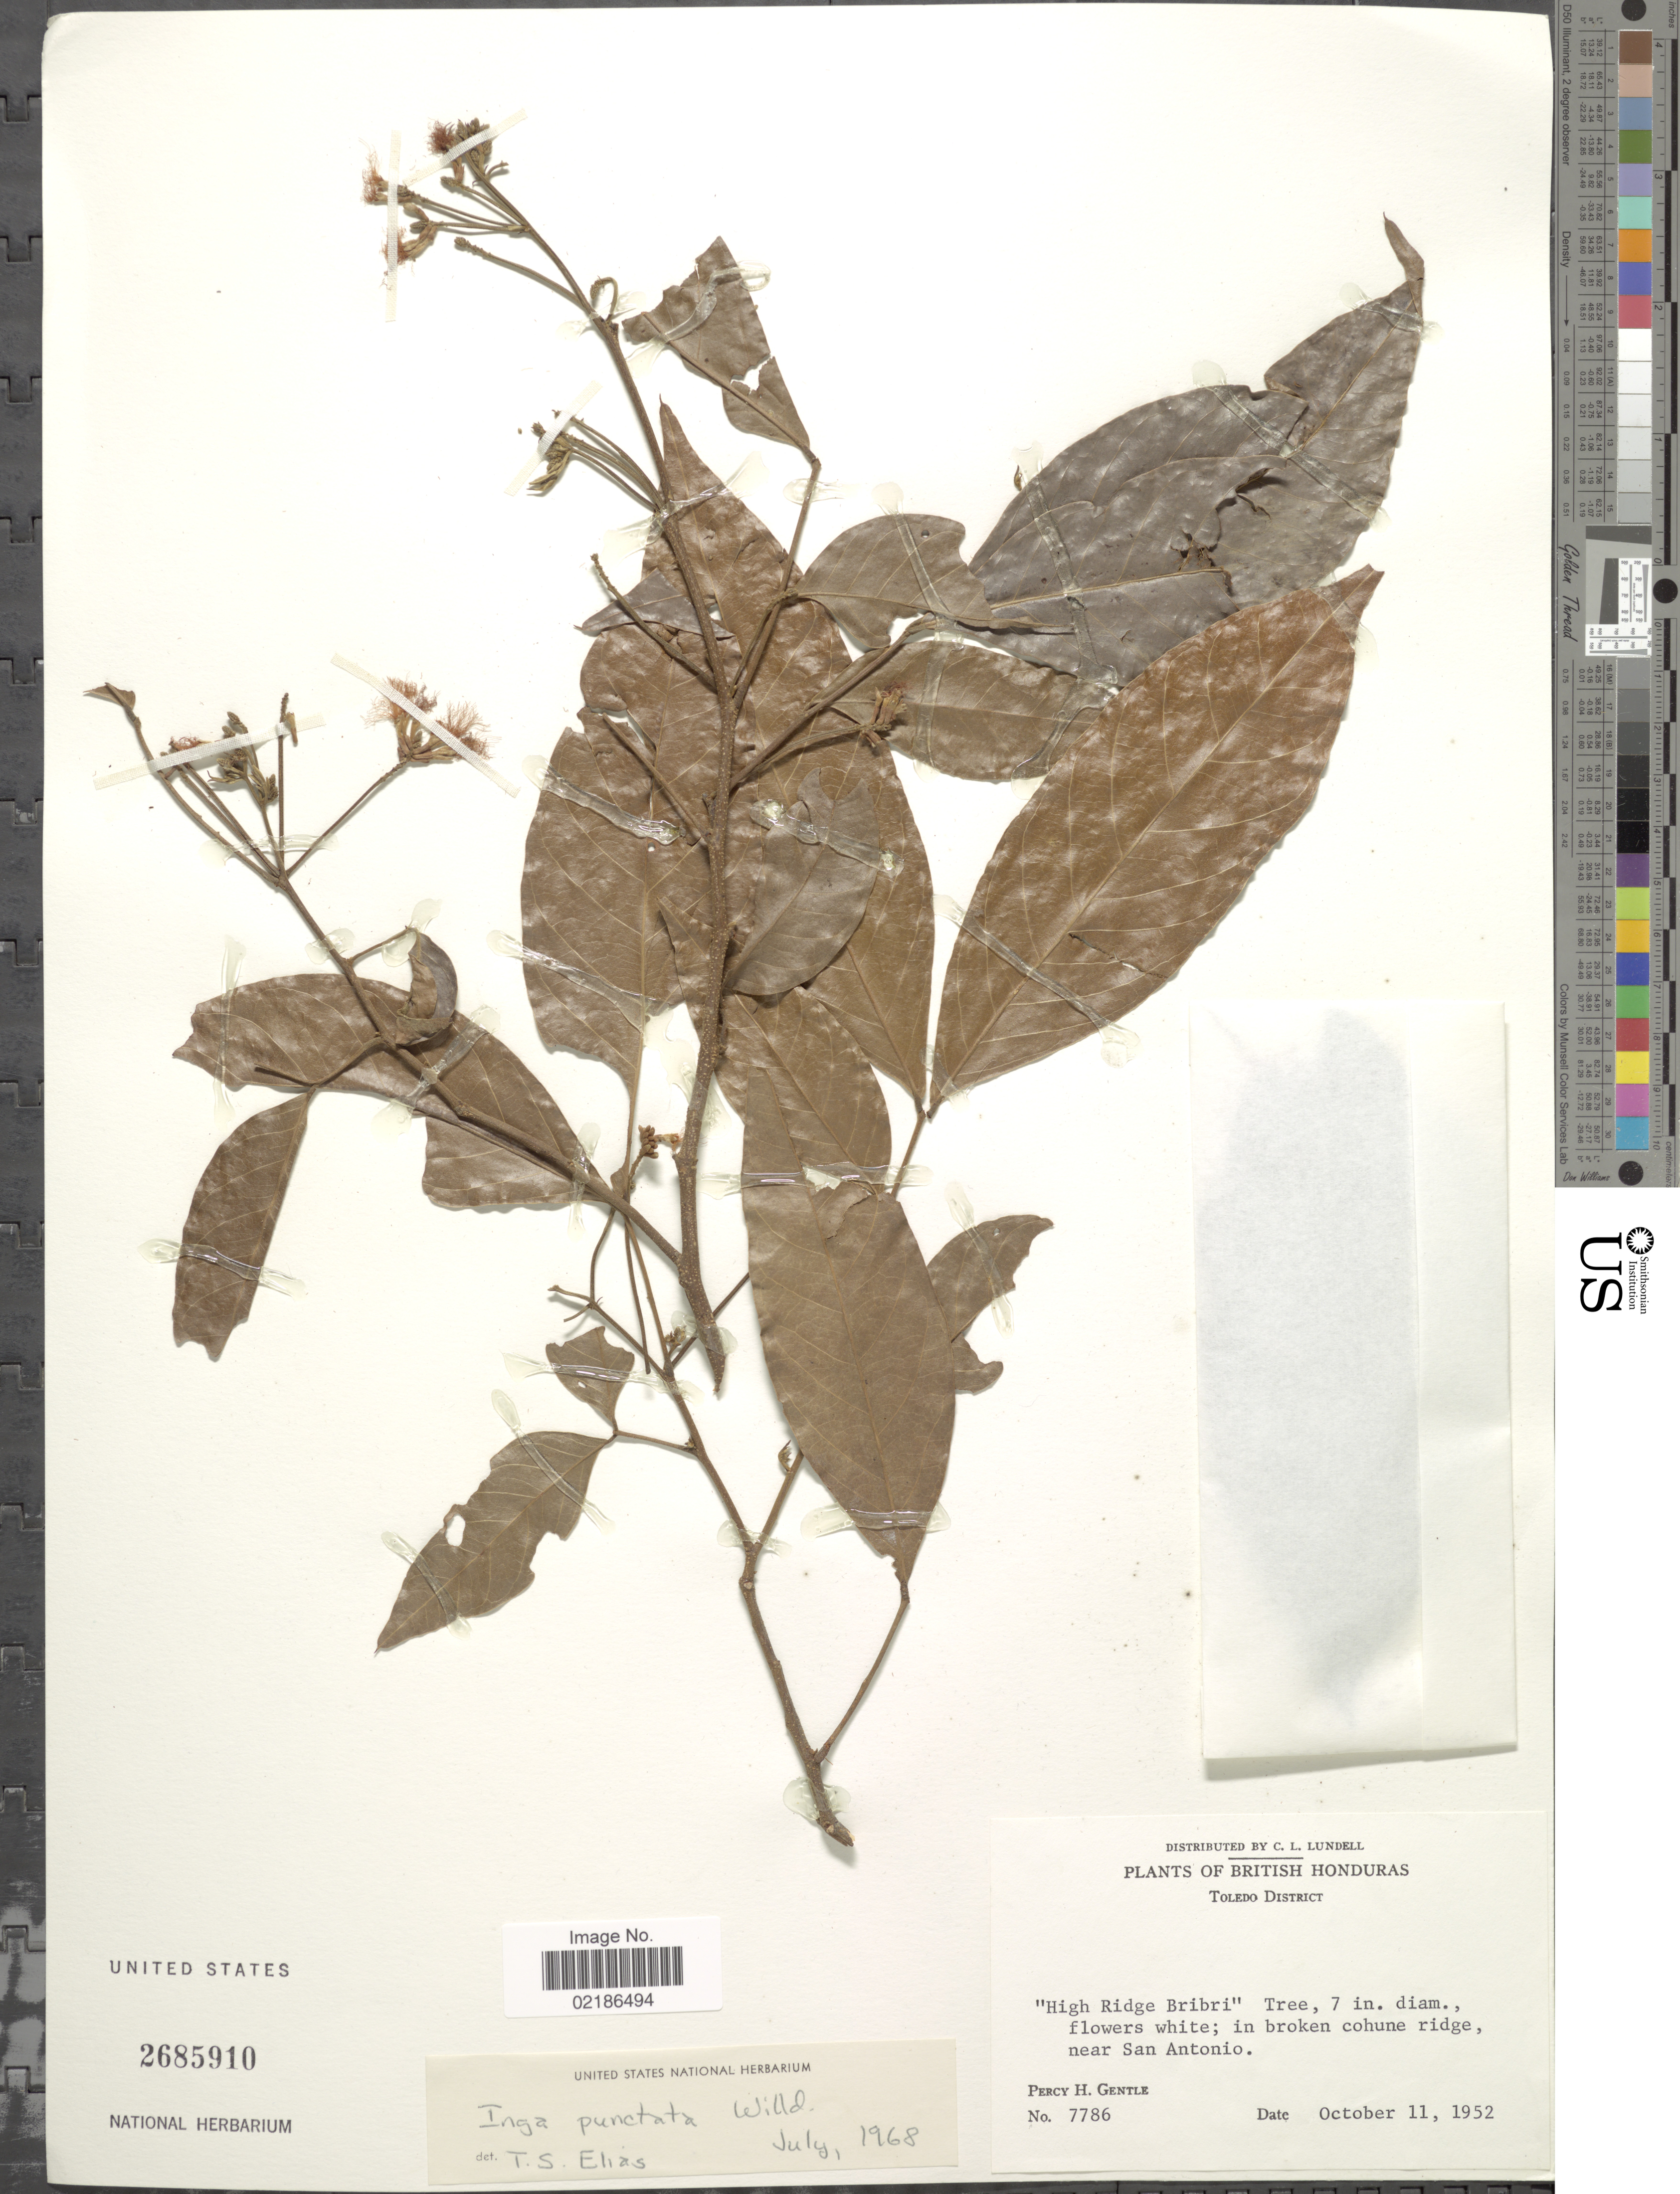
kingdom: Plantae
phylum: Tracheophyta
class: Magnoliopsida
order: Fabales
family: Fabaceae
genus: Inga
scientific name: Inga punctata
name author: Willd.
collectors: P. H. Gentle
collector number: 7786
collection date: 1952-10-11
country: Belize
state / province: Toledo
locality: British Honduras, High Ridge Bribri, near San Antonio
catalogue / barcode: US 2685910